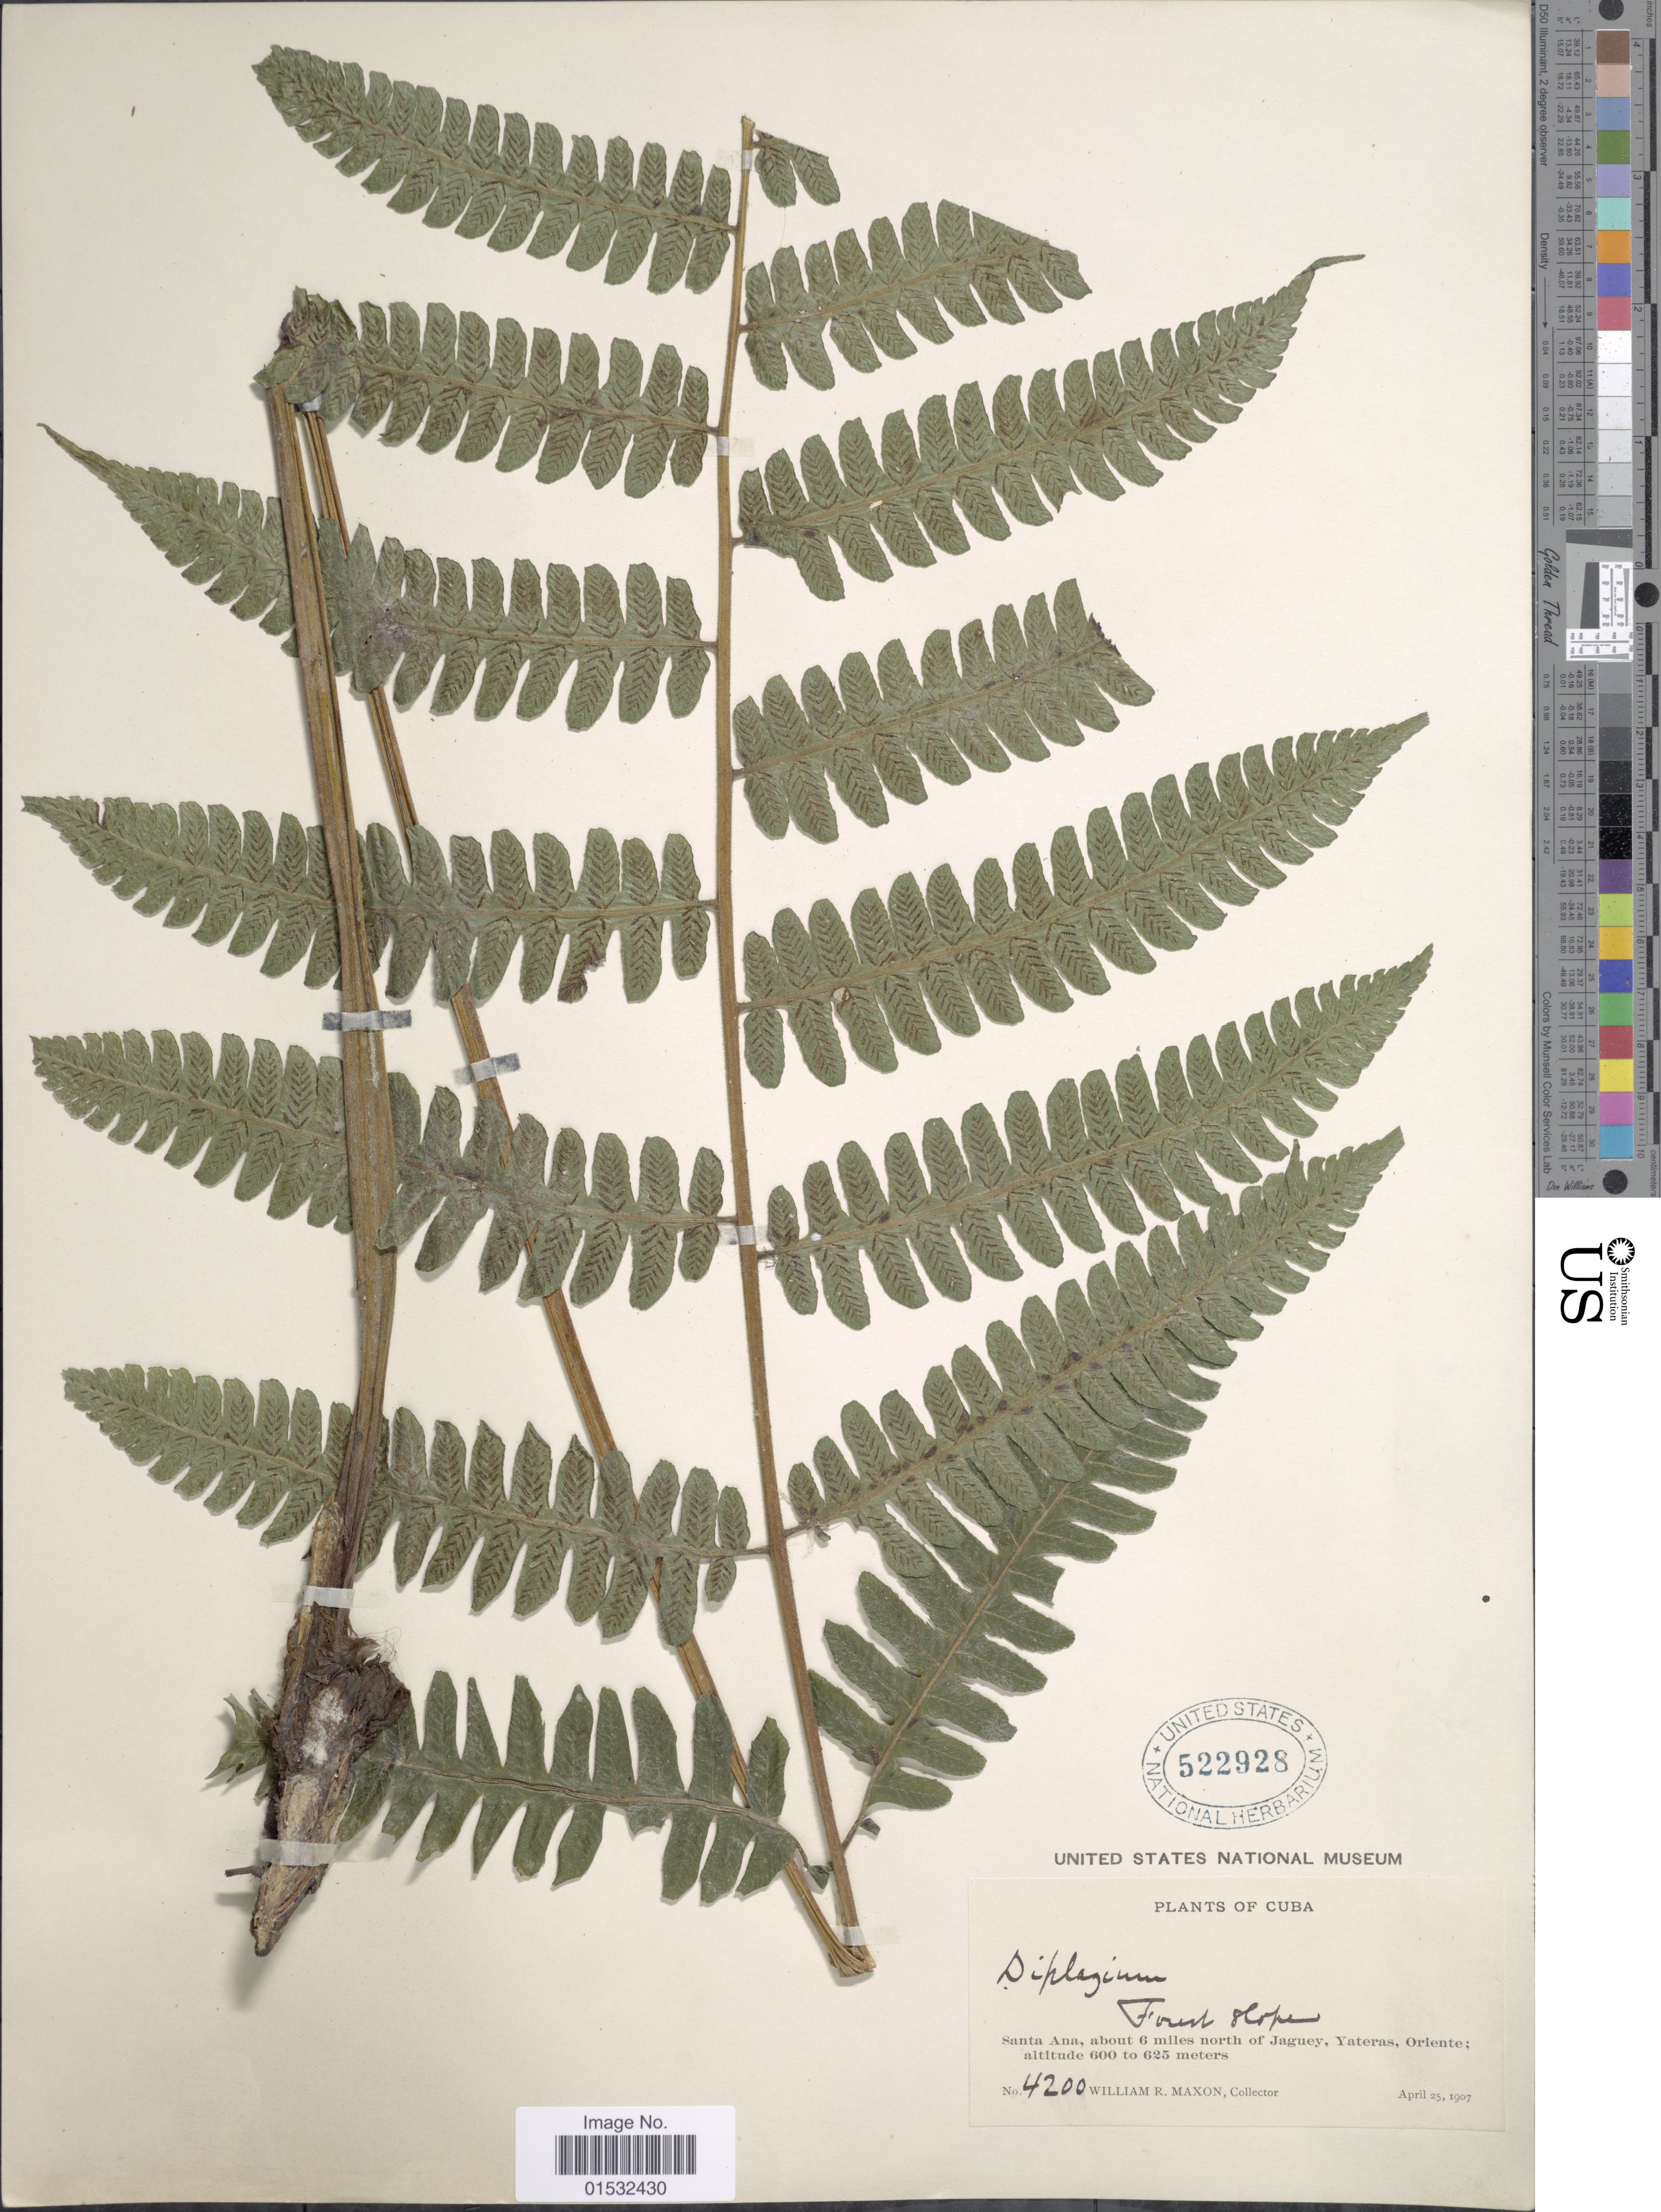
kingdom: Plantae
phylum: Tracheophyta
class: Polypodiopsida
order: Polypodiales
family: Athyriaceae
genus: Diplazium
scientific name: Diplazium striatum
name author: (L.) C. Presl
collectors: W. R. Maxon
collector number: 4200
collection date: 1907-04-25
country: Cuba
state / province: Oriente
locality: Santa Ana, about 6 miles north of Jaguey, Yateras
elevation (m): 600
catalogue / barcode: US 522928